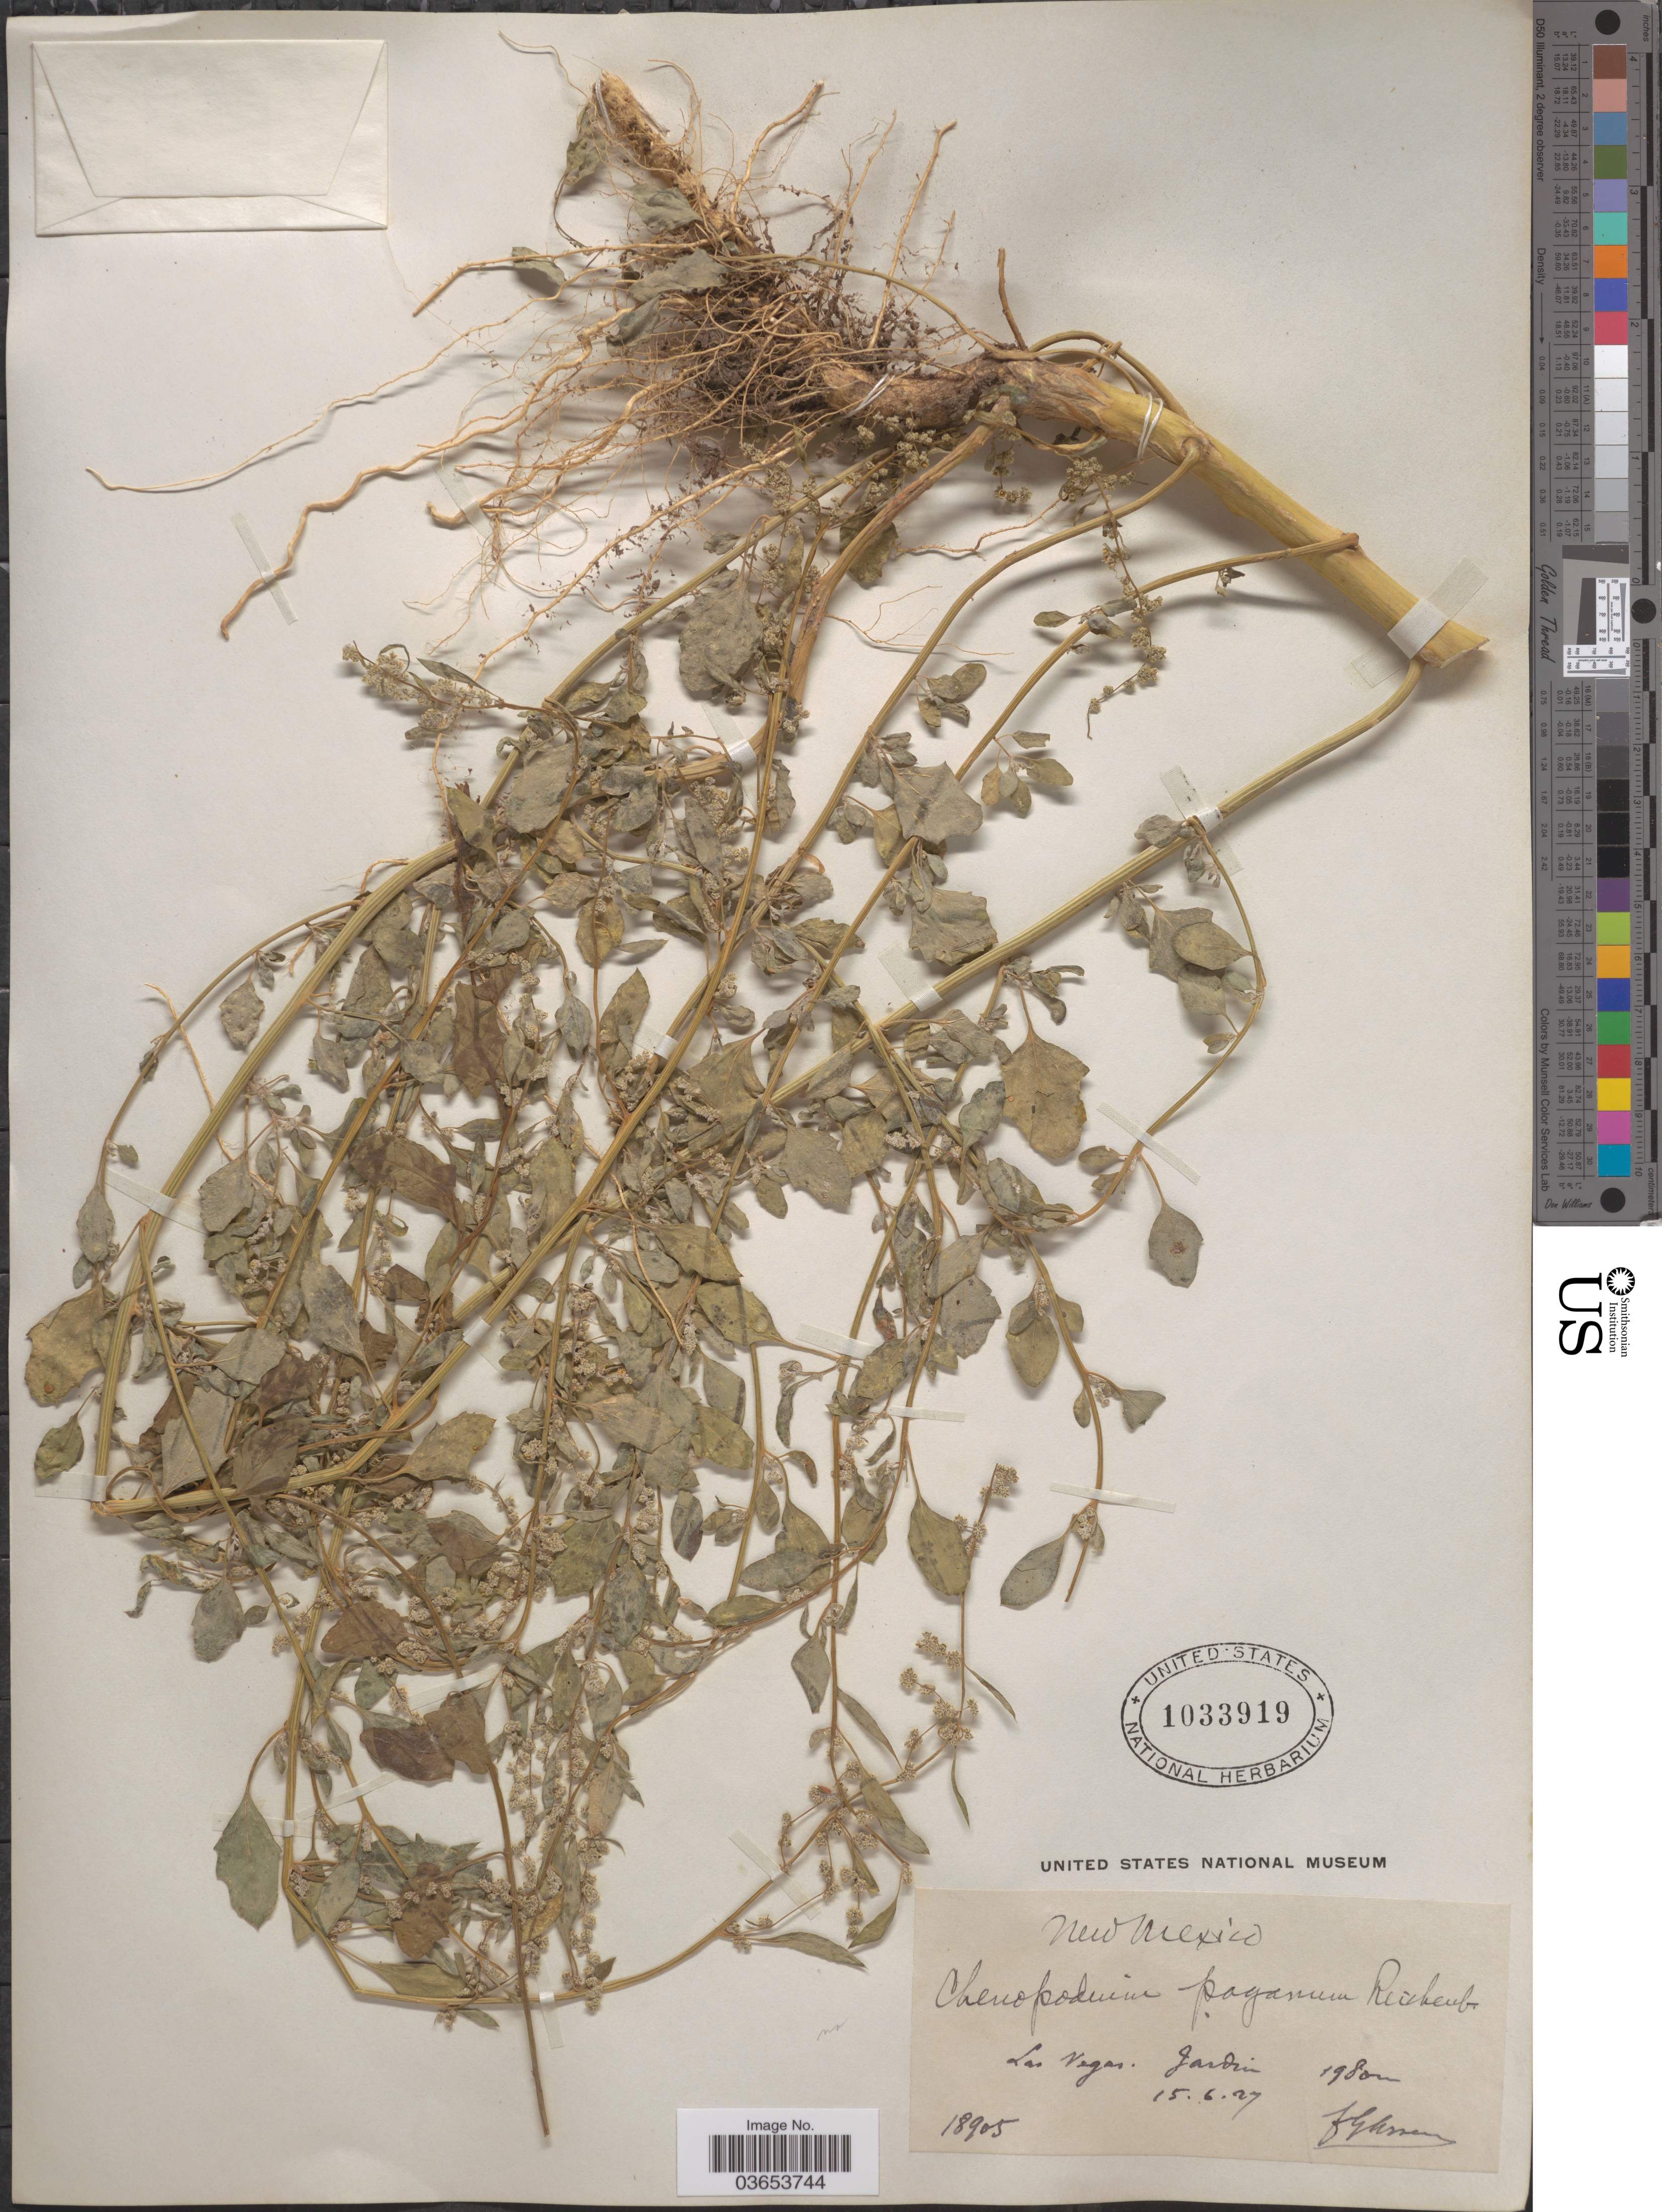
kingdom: Plantae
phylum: Tracheophyta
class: Magnoliopsida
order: Caryophyllales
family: Amaranthaceae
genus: Chenopodium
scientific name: Chenopodium paganum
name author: Rchb.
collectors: F. Arsène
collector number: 18905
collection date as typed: Transcribed d/m/y: 15/6/27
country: United States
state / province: New Mexico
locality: Las Vegas, Jardin.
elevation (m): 1980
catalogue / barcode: US 1033919